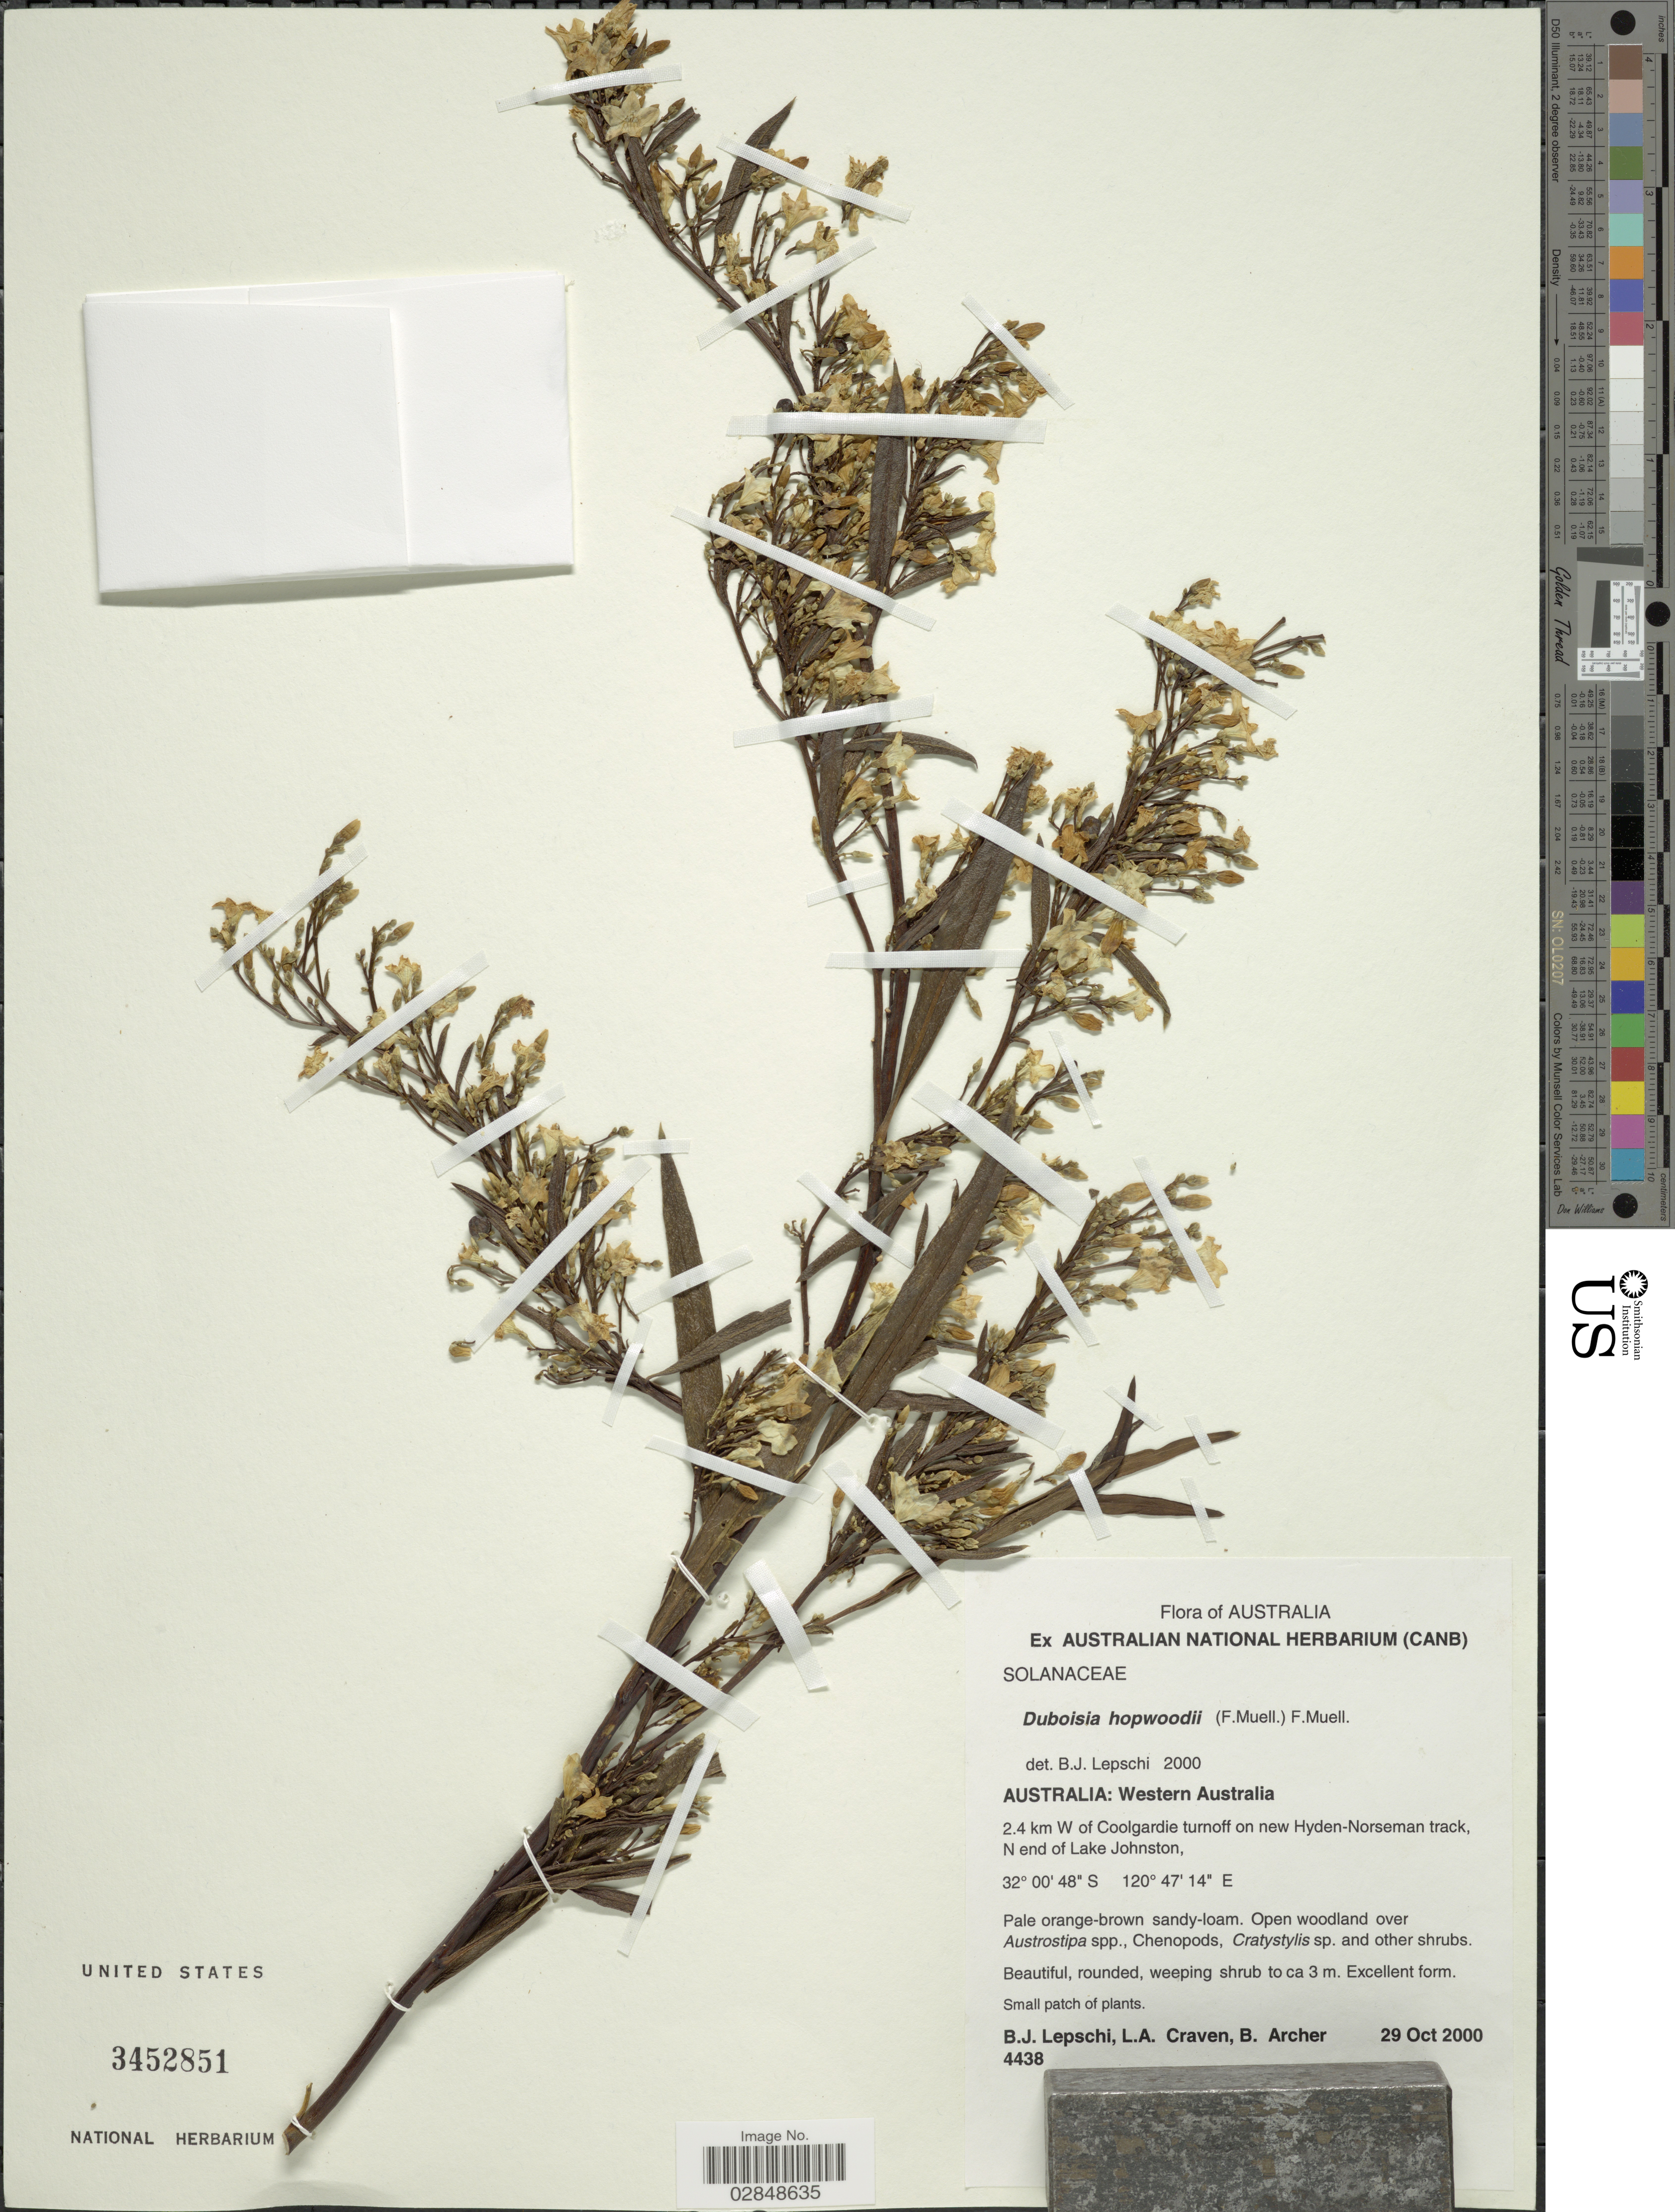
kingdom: Plantae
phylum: Tracheophyta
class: Magnoliopsida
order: Solanales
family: Solanaceae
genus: Duboisia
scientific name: Duboisia hopwoodii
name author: (F. Muell.) F. Muell.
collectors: B. Lepschi, L. A. Craven & B. Archer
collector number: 4438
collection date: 2000-10-29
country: Australia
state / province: Western Australia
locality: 2.4 km W of Coolgardie turnoff on new Hyden-Norseman track, N end of Lake Johnston.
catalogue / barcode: US 3452851